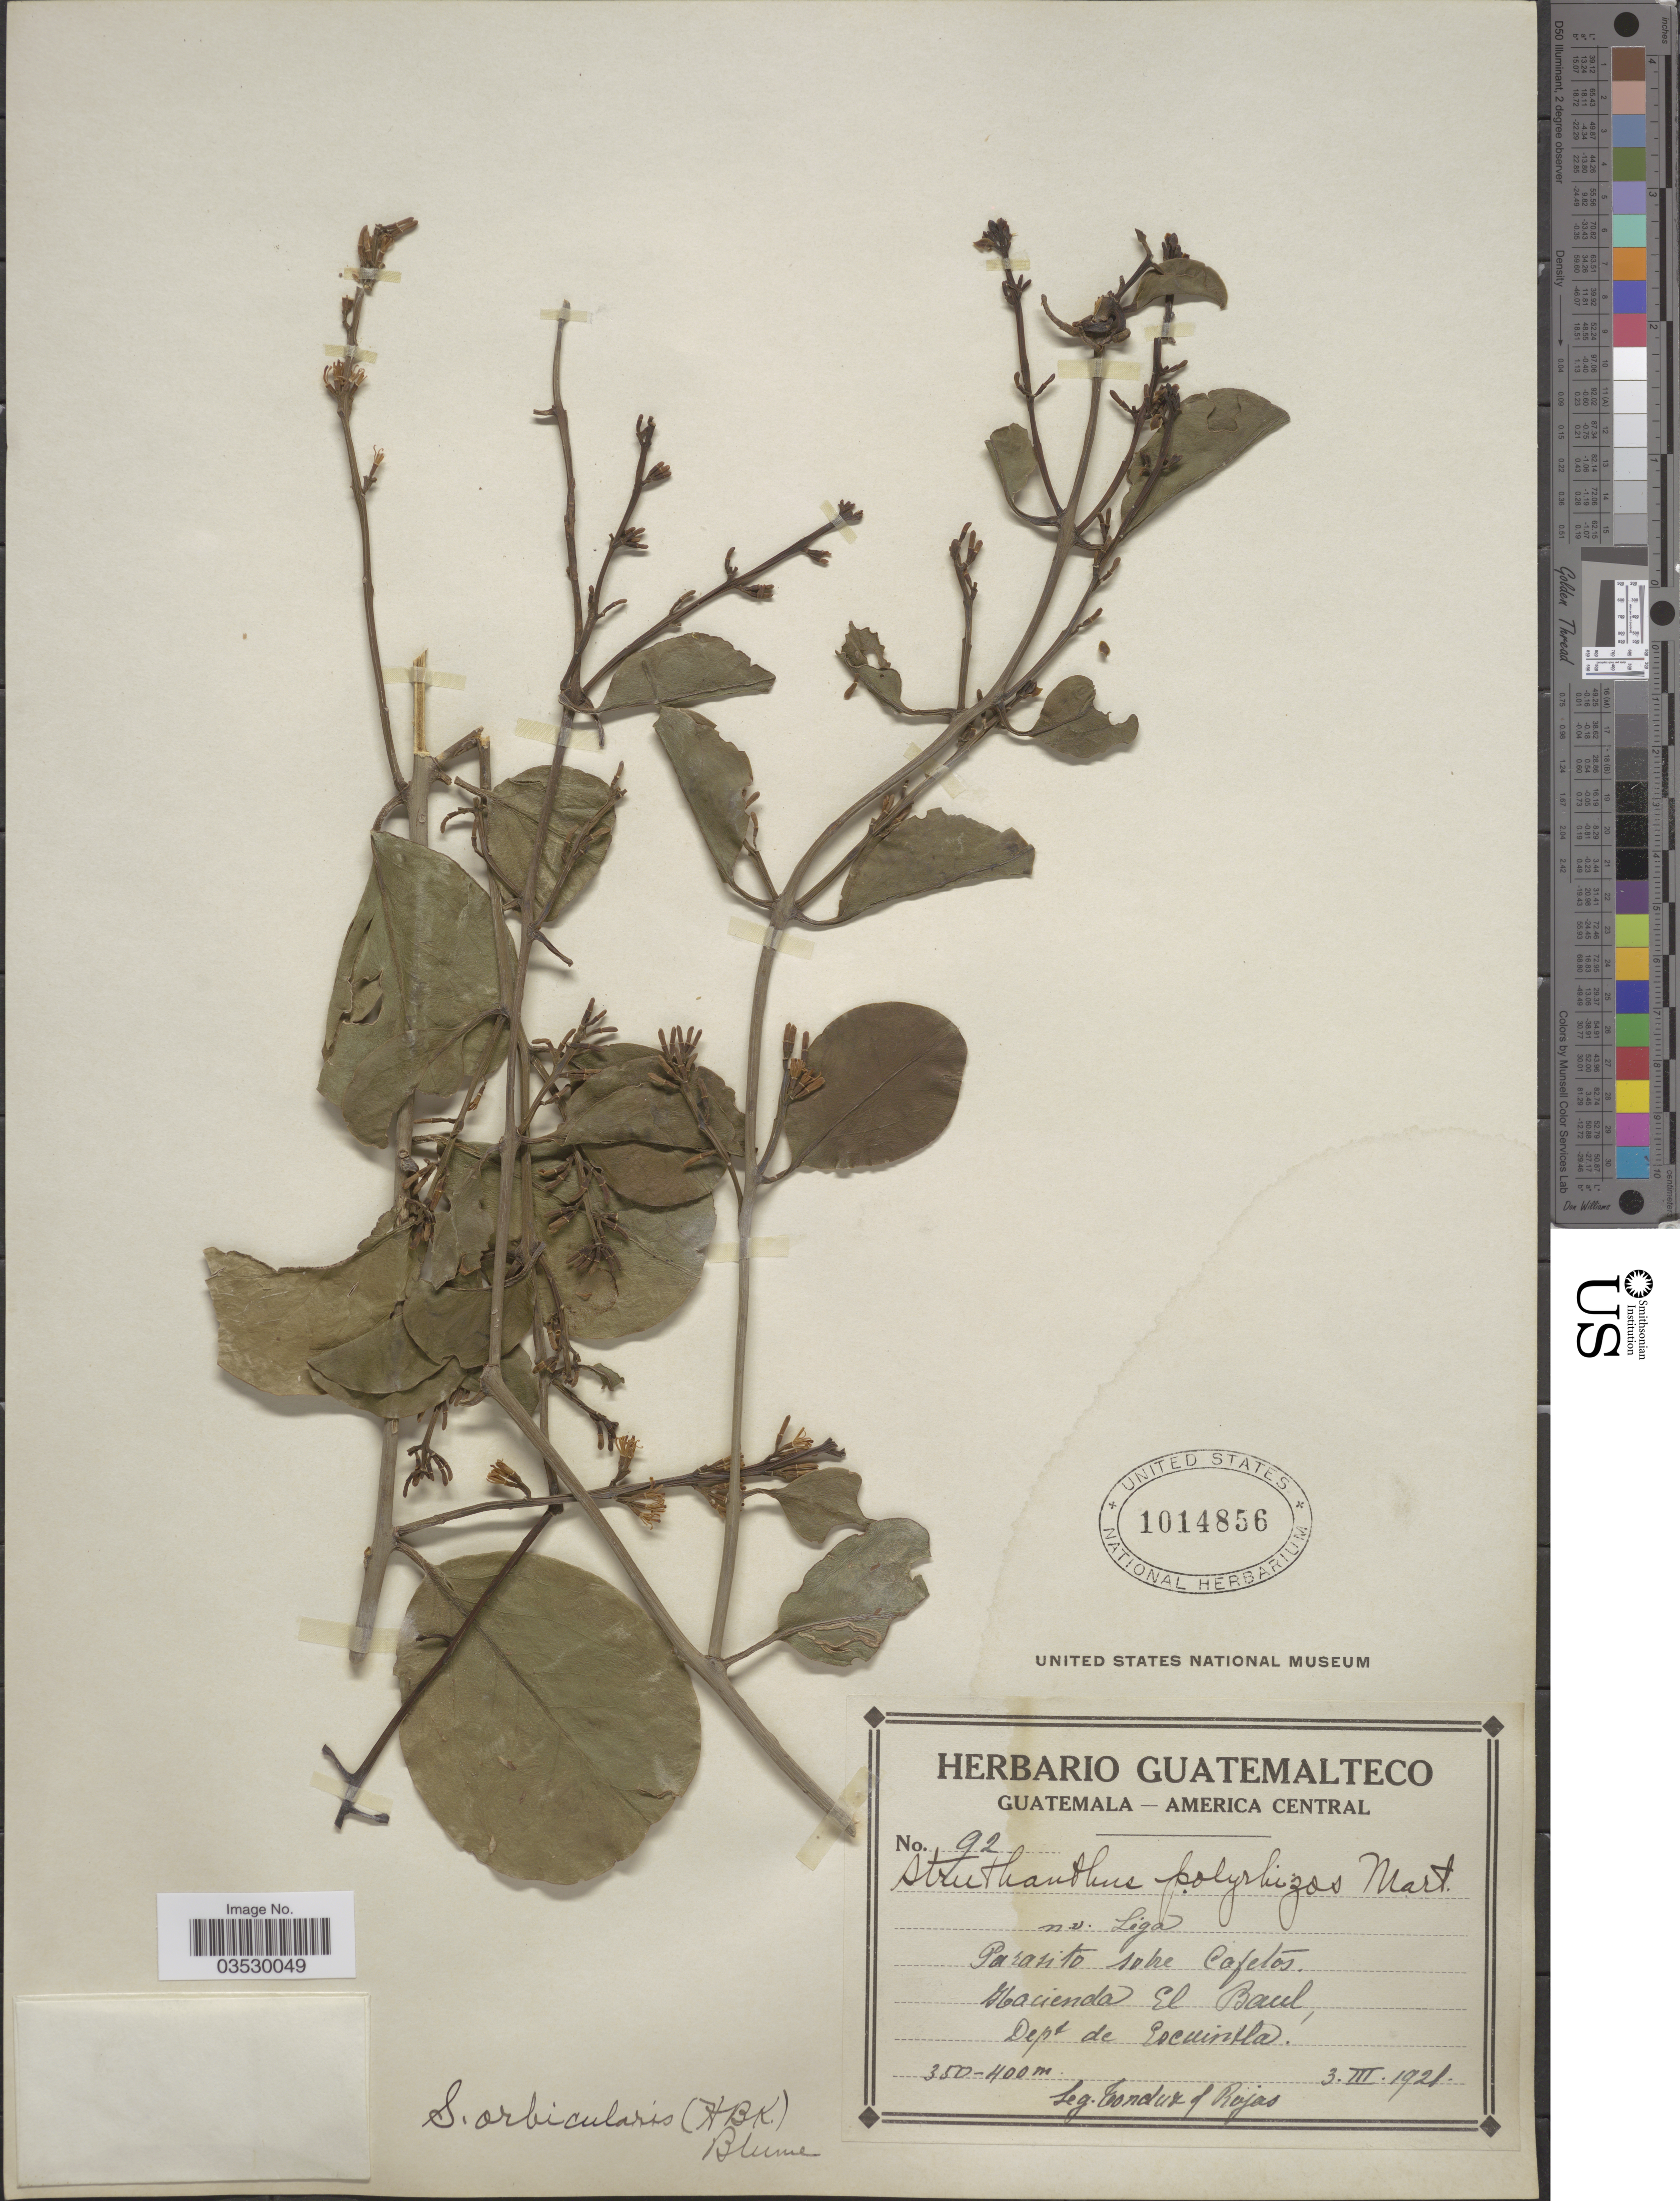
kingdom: Plantae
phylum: Tracheophyta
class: Magnoliopsida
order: Santalales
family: Loranthaceae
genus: Struthanthus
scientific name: Struthanthus orbicularis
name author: (Kunth) Blume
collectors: Tonduz & Rojas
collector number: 92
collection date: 1921-03-03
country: Guatemala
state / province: Escuintla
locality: Sobre Cafetos, Hacienda El Baul, Dept de Escuintla.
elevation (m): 350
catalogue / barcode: US 1014856